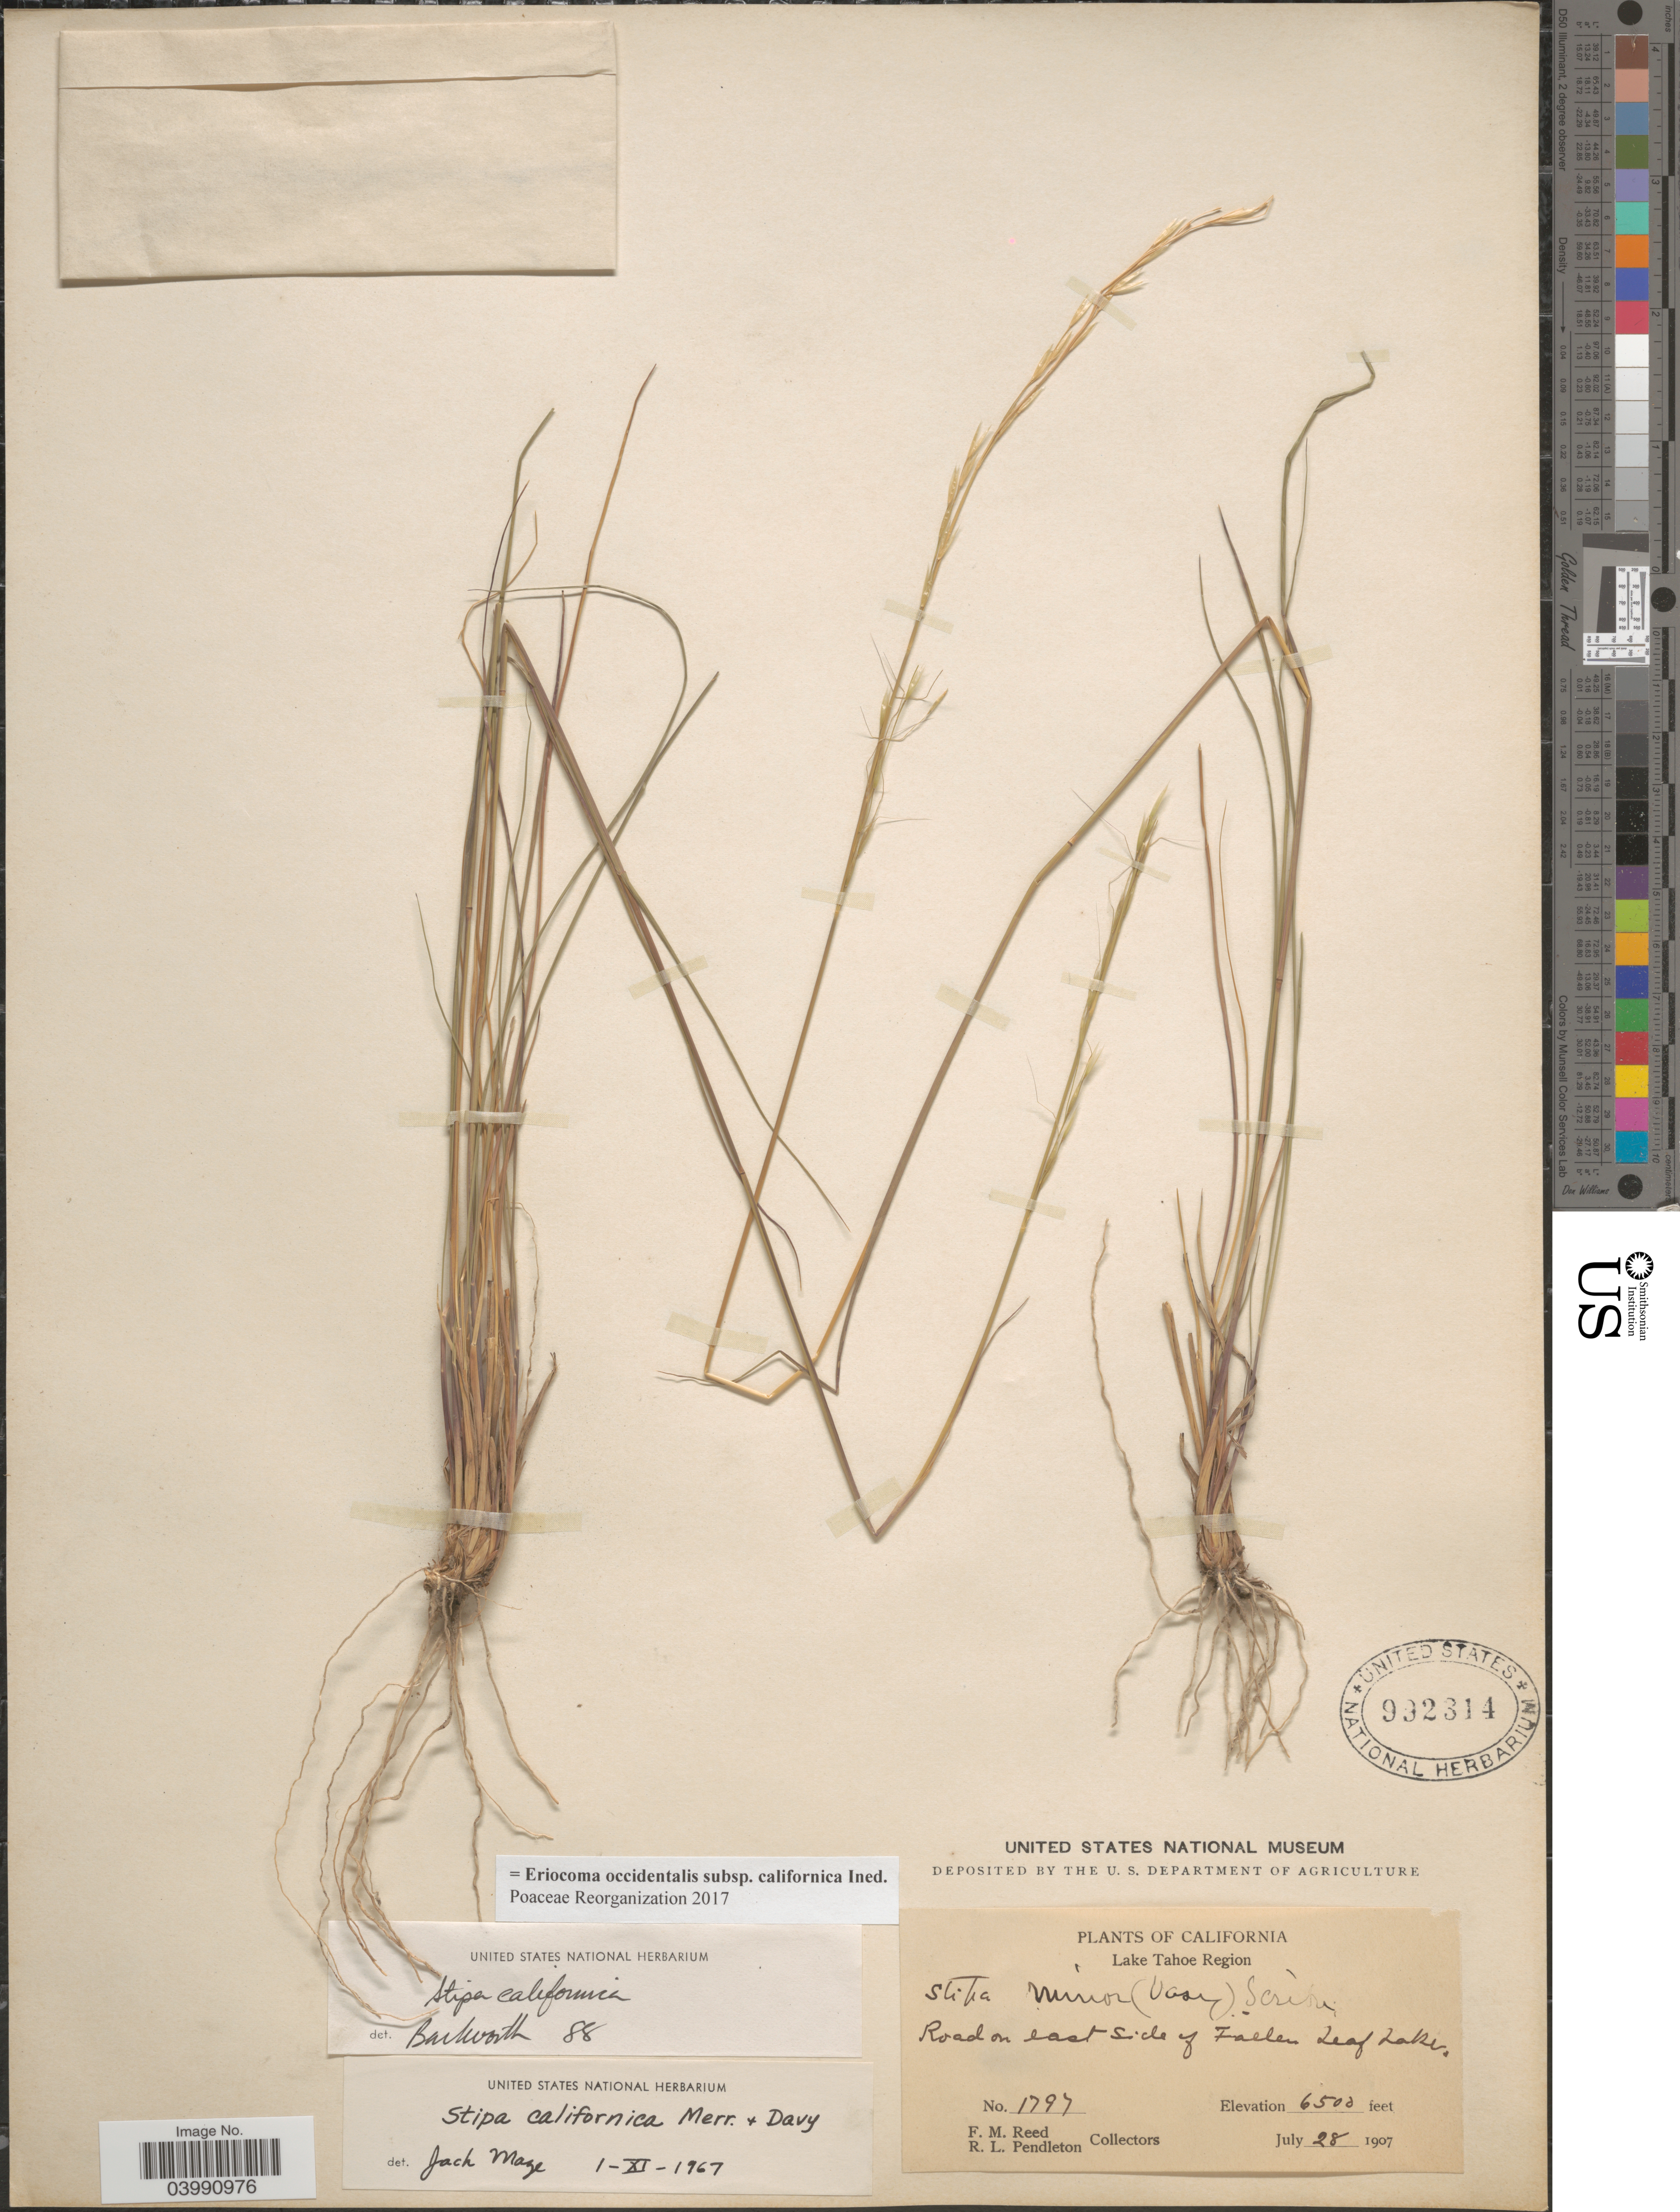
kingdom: Plantae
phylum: Tracheophyta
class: Liliopsida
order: Poales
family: Poaceae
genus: Eriocoma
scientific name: Eriocoma occidentalis subsp. californica ined.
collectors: F. Reed & R. Pendleton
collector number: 1797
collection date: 1907-07-28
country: United States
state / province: California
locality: Lake Tahoe Region. Road on east side of Fallen Leaf Lake.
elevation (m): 1981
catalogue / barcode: US 992314